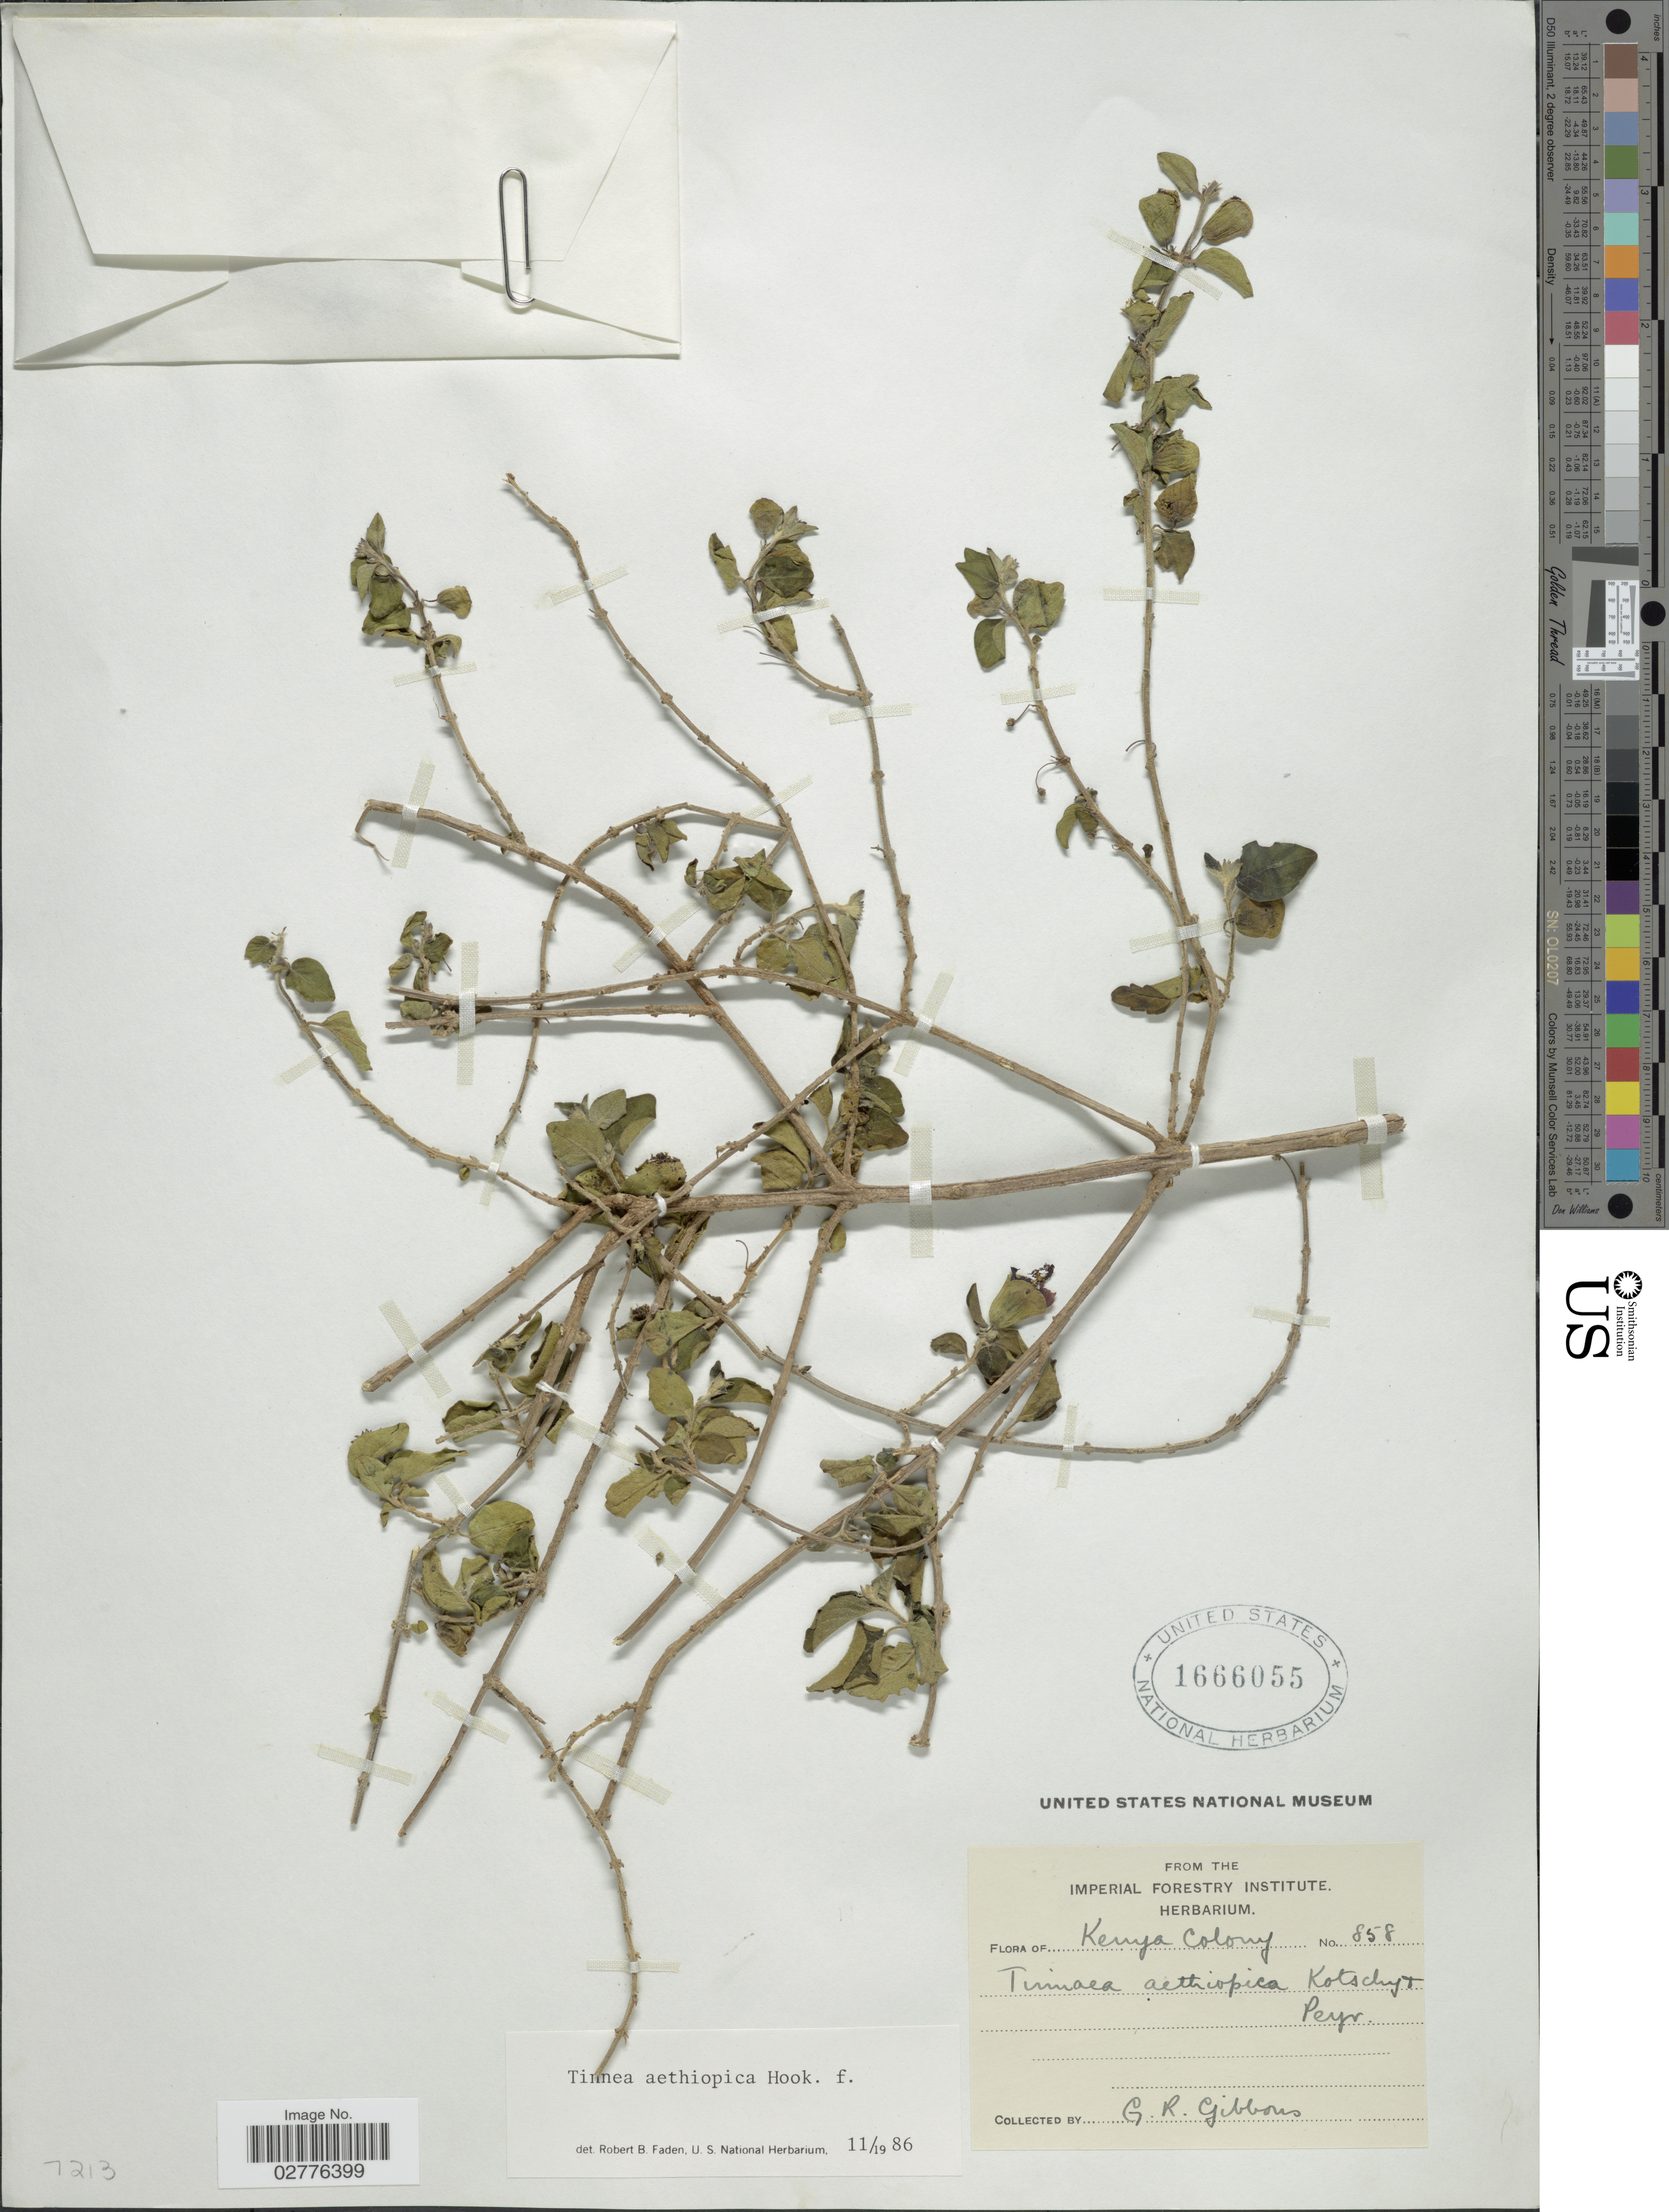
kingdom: Plantae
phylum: Tracheophyta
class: Magnoliopsida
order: Lamiales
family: Lamiaceae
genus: Tinnea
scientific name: Tinnea aethiopica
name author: Kotschy ex Hook. f.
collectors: G. Giboons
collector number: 858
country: Kenya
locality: Kenya Colony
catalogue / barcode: US 1666055